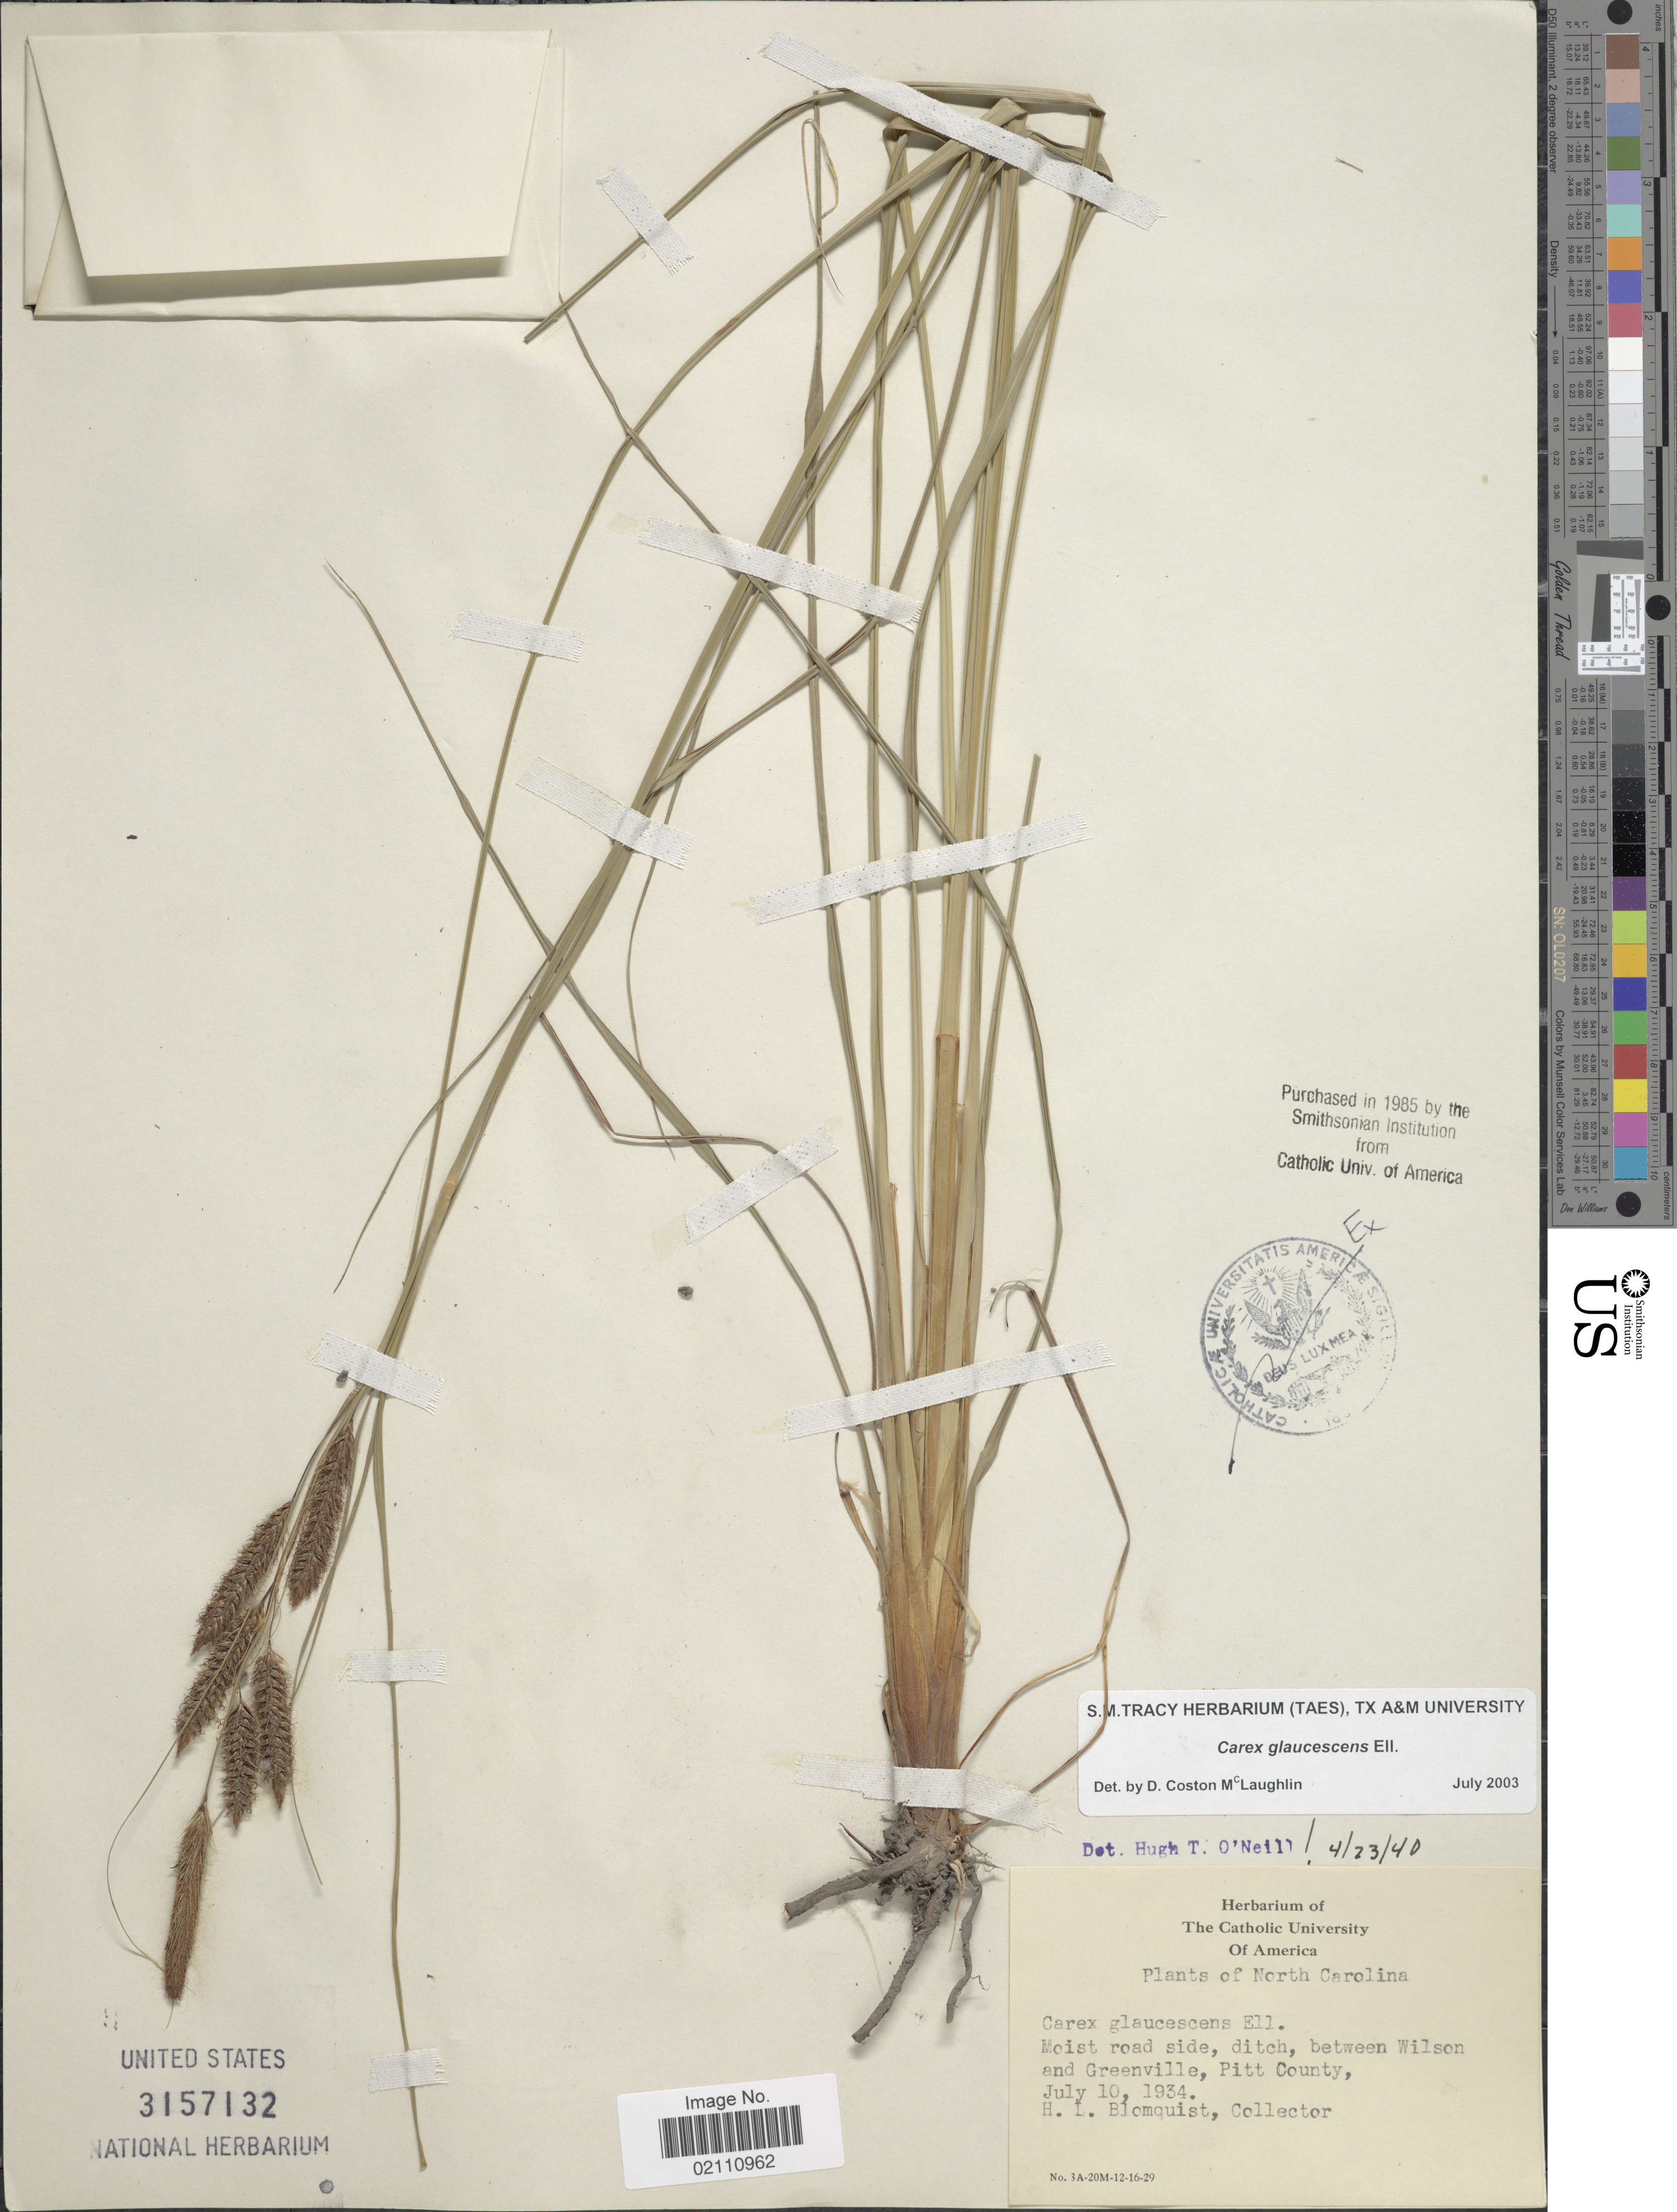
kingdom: Plantae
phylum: Tracheophyta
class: Liliopsida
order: Poales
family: Cyperaceae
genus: Carex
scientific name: Carex glaucescens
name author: Elliott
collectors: H. Blomquist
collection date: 1934-07-10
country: United States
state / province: North Carolina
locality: Moist road side, ditch, between Wilson and Greenville, Pitt County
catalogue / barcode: US 3157132